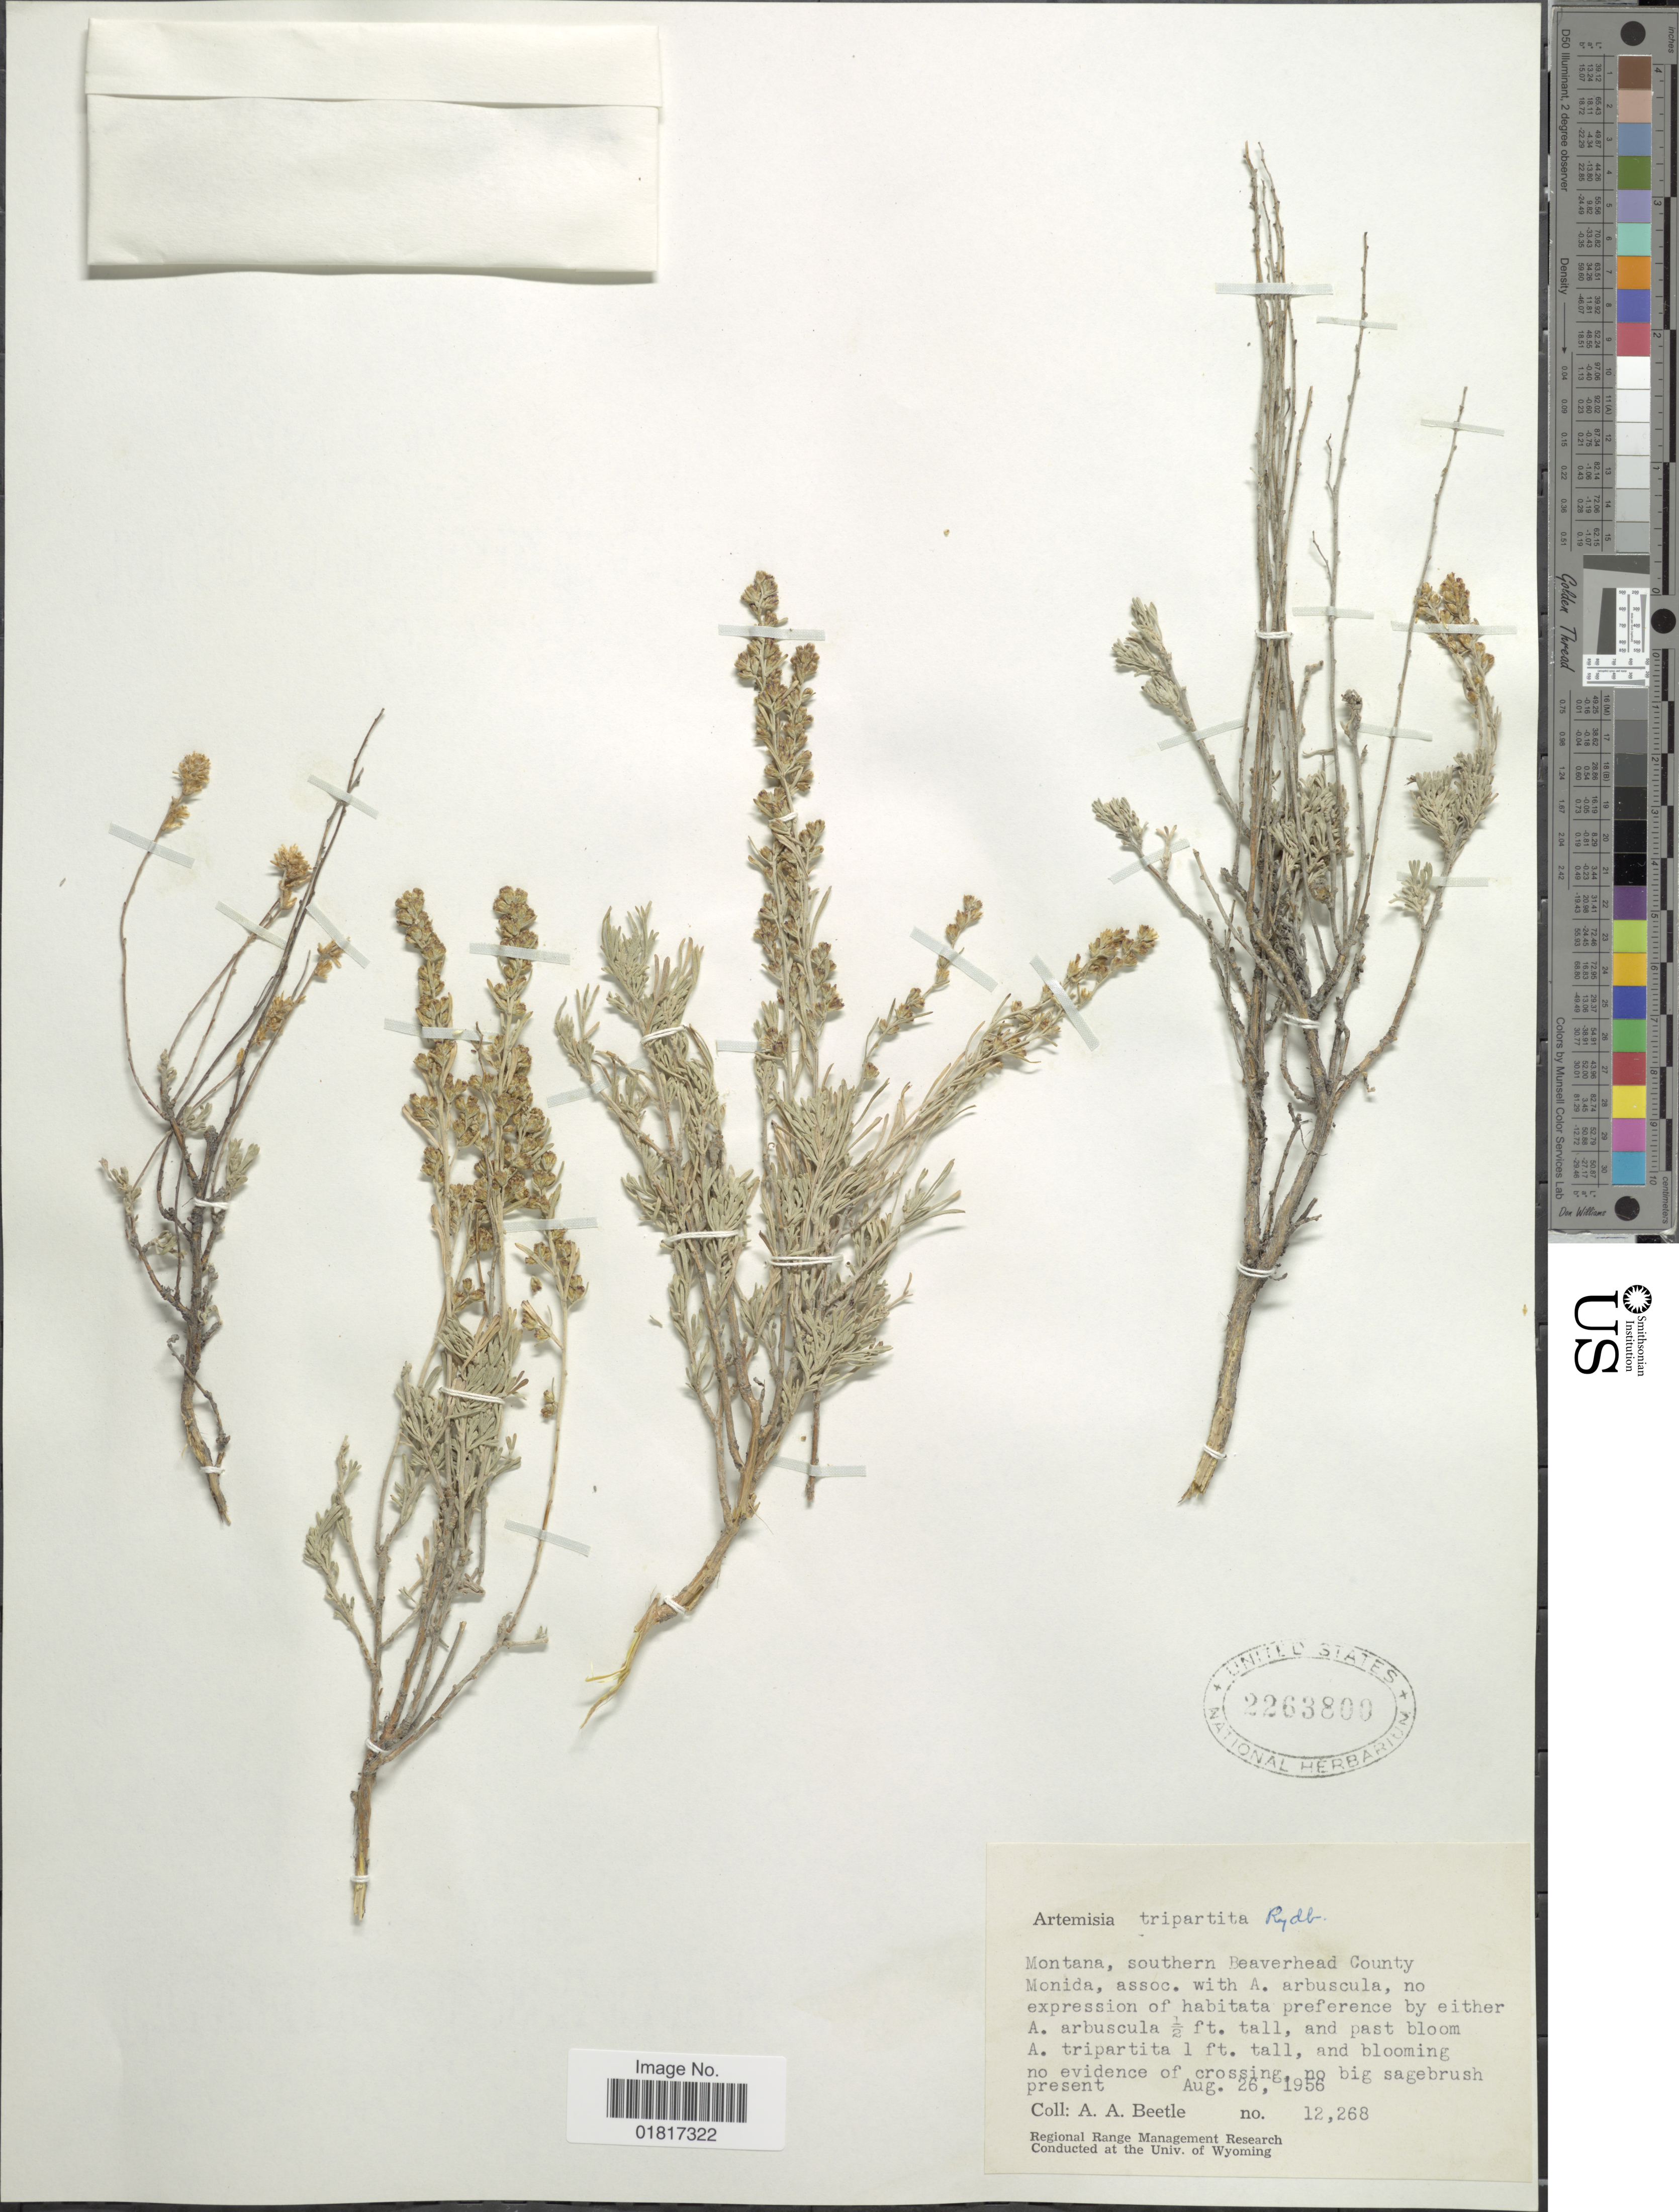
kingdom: Plantae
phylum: Tracheophyta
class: Magnoliopsida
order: Asterales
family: Asteraceae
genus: Artemisia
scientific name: Artemisia tripartita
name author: Rydb.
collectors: A. A. Beetle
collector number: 12268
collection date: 1956-08-26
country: United States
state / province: Montana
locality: Southern Beaverhead County Monida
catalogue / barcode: US 2263800